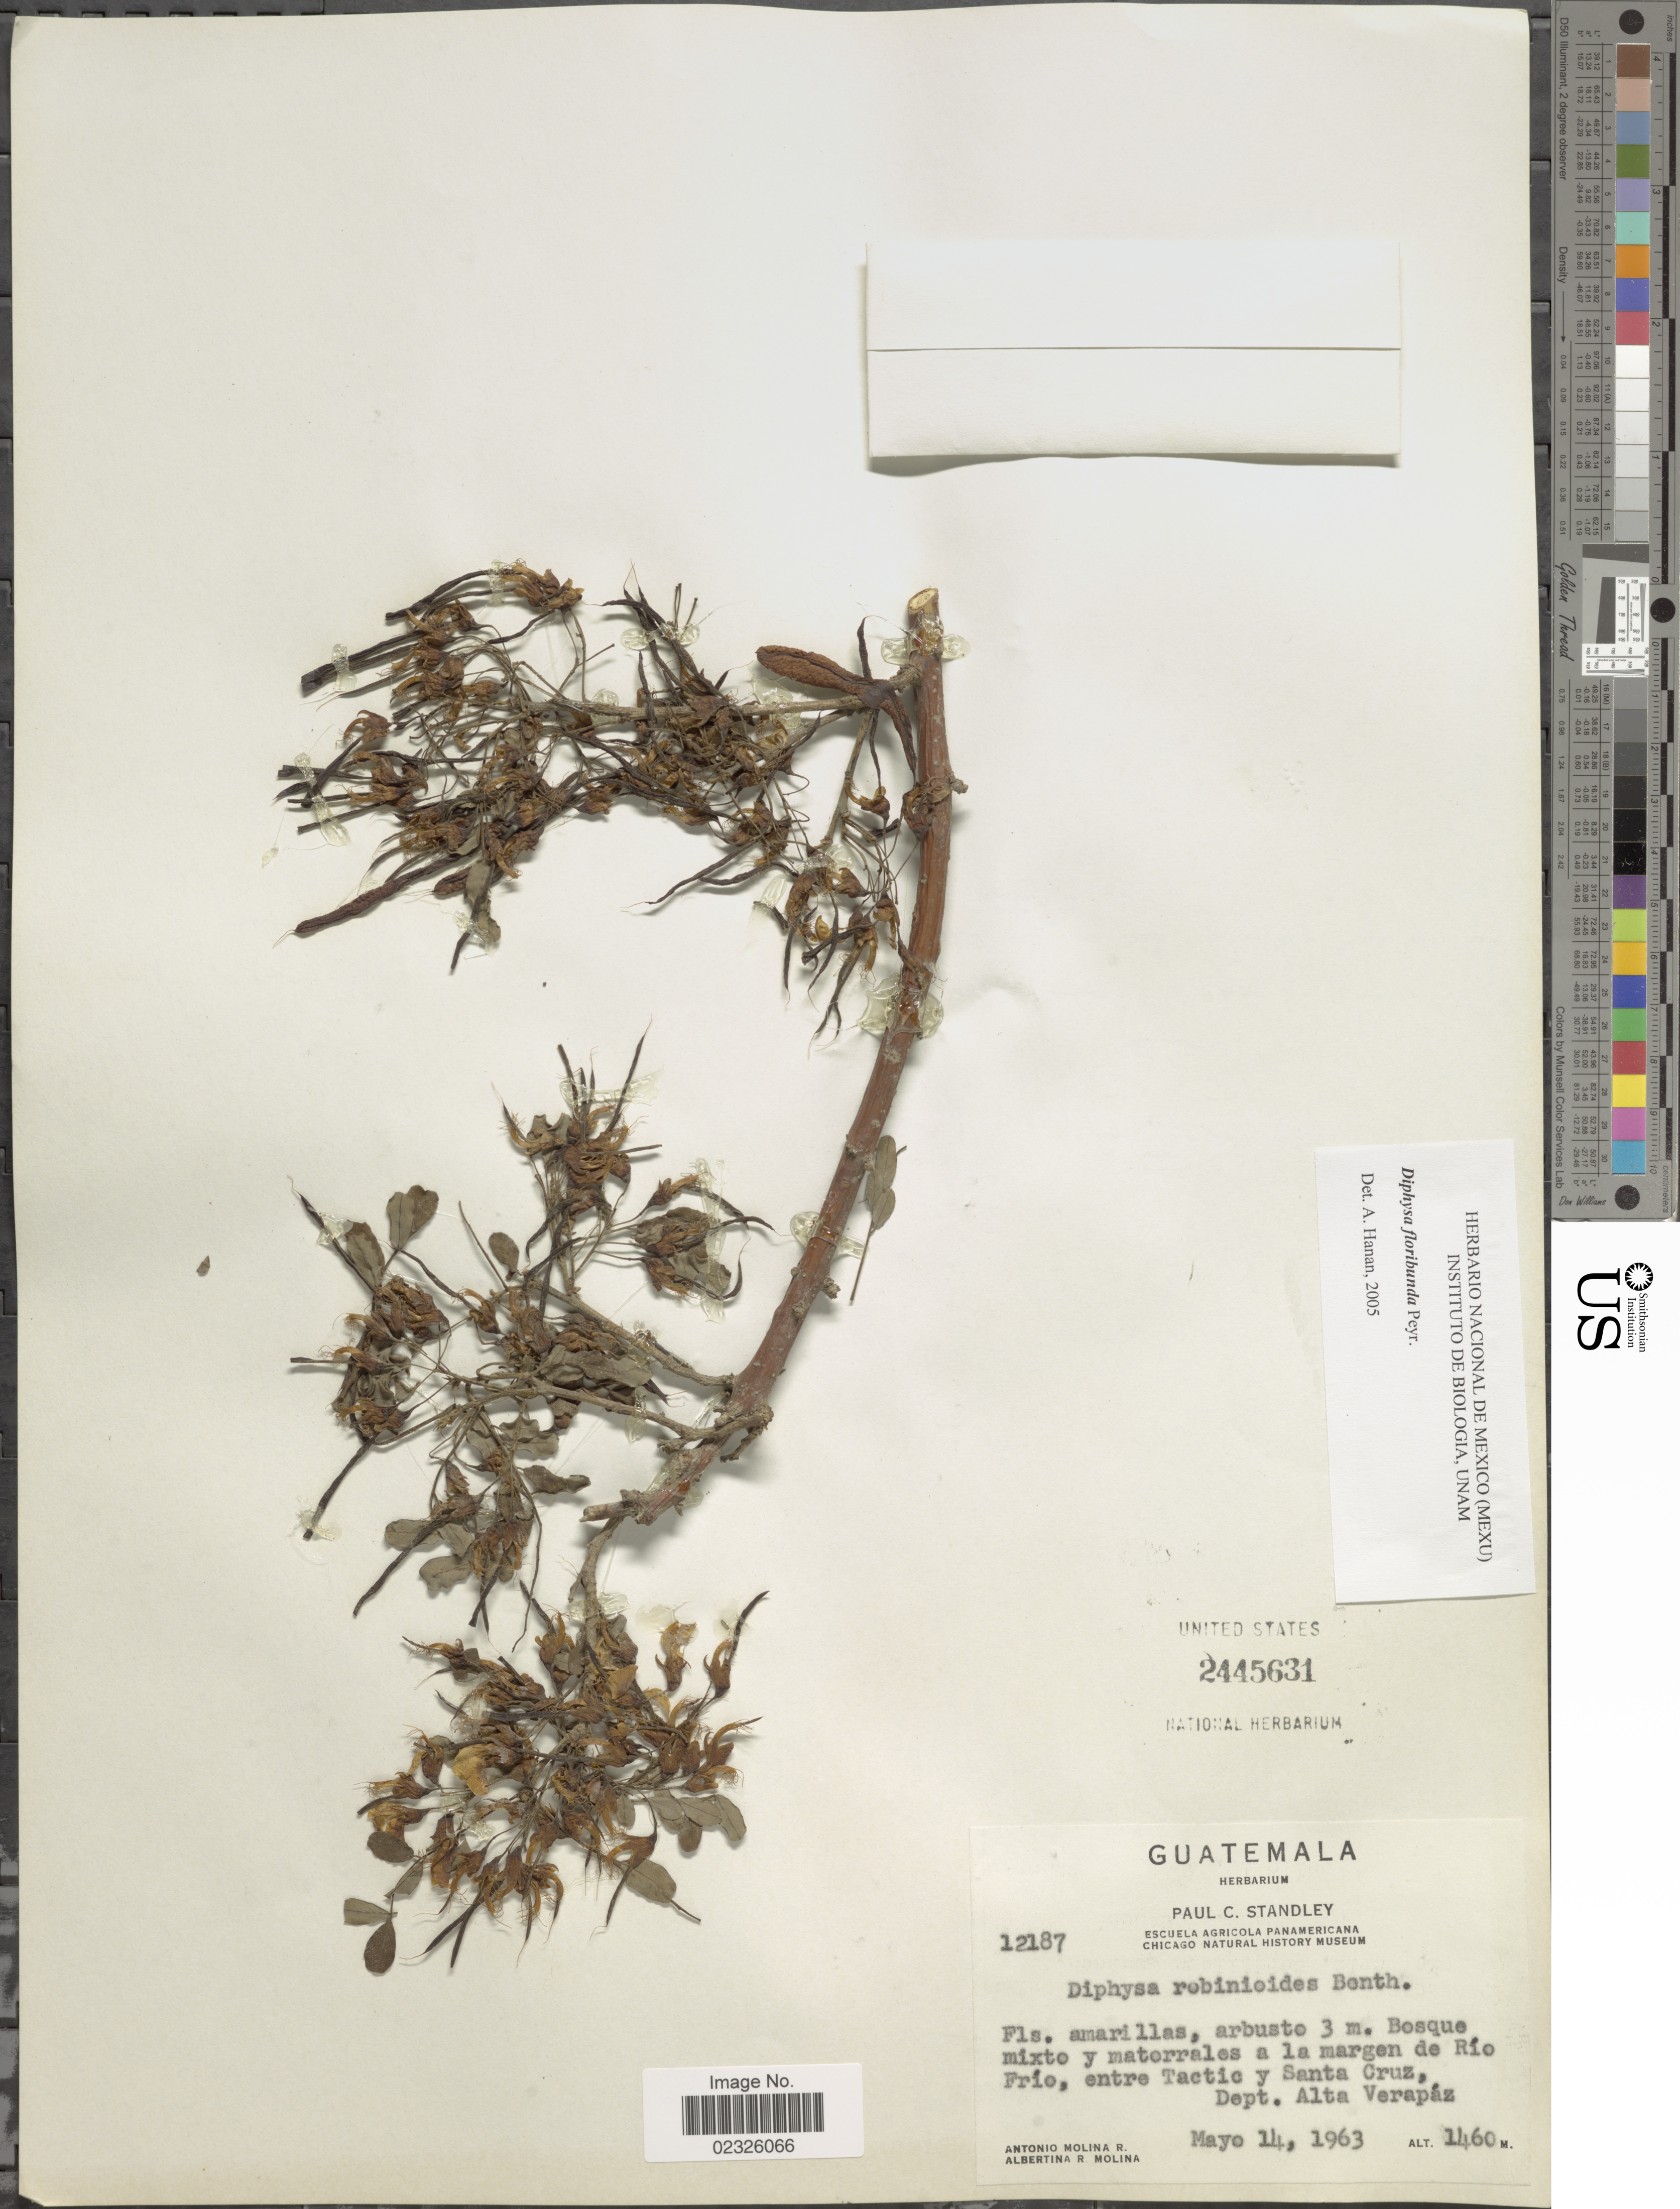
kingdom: Plantae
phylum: Tracheophyta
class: Magnoliopsida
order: Fabales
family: Fabaceae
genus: Diphysa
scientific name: Diphysa floribunda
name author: Peyr.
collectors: A. Molina R. & A. R. Molina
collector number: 12187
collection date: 1963-05-14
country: Guatemala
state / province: Alta Verapaz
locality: Bosque mixto y matorrales a la margen de Río Frío, entre Tactic y Santa Cruz, Dept Alta Verapáz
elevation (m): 1460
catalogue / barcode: US 2445631